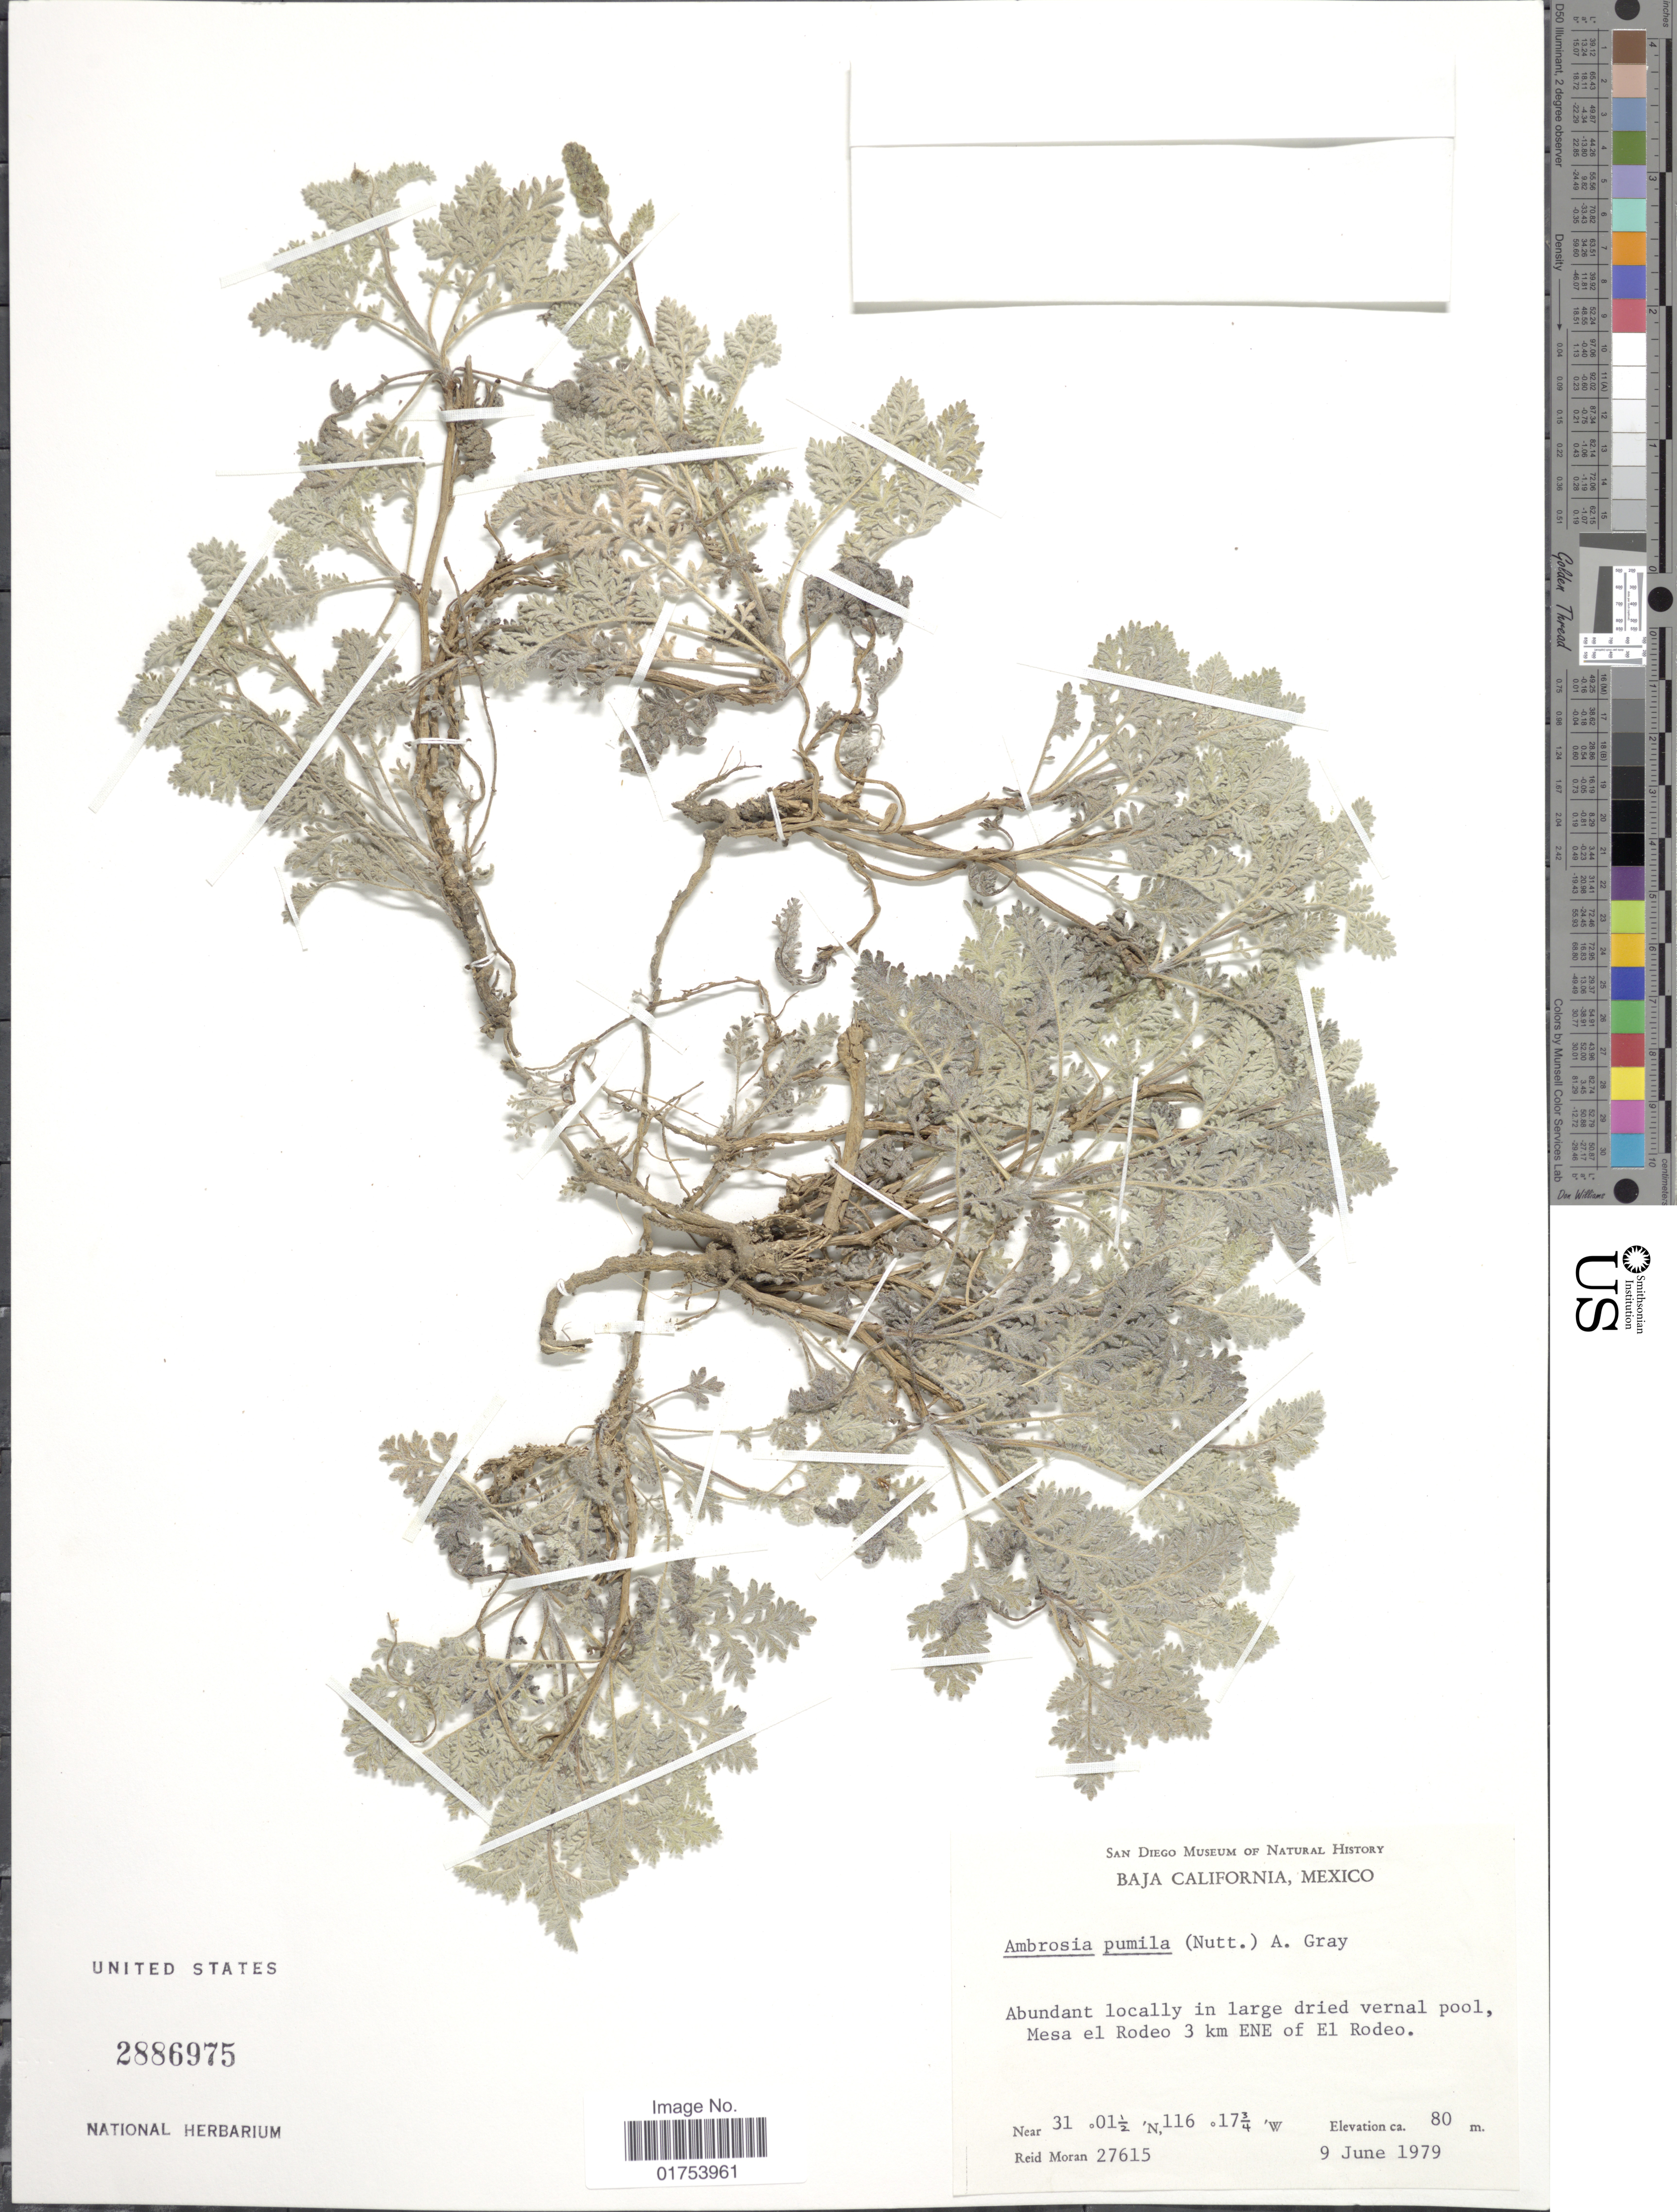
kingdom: Plantae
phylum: Tracheophyta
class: Magnoliopsida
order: Asterales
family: Asteraceae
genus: Ambrosia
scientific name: Ambrosia pumila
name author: Nutt.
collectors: R. V. Moran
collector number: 27615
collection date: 1979-06-09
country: Mexico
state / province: Baja California Norte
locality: Abundant locally in large dried vernal pool, Mesa el Rodeo 3 km ENE of El Rodeo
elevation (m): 80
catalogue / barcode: US 2886975